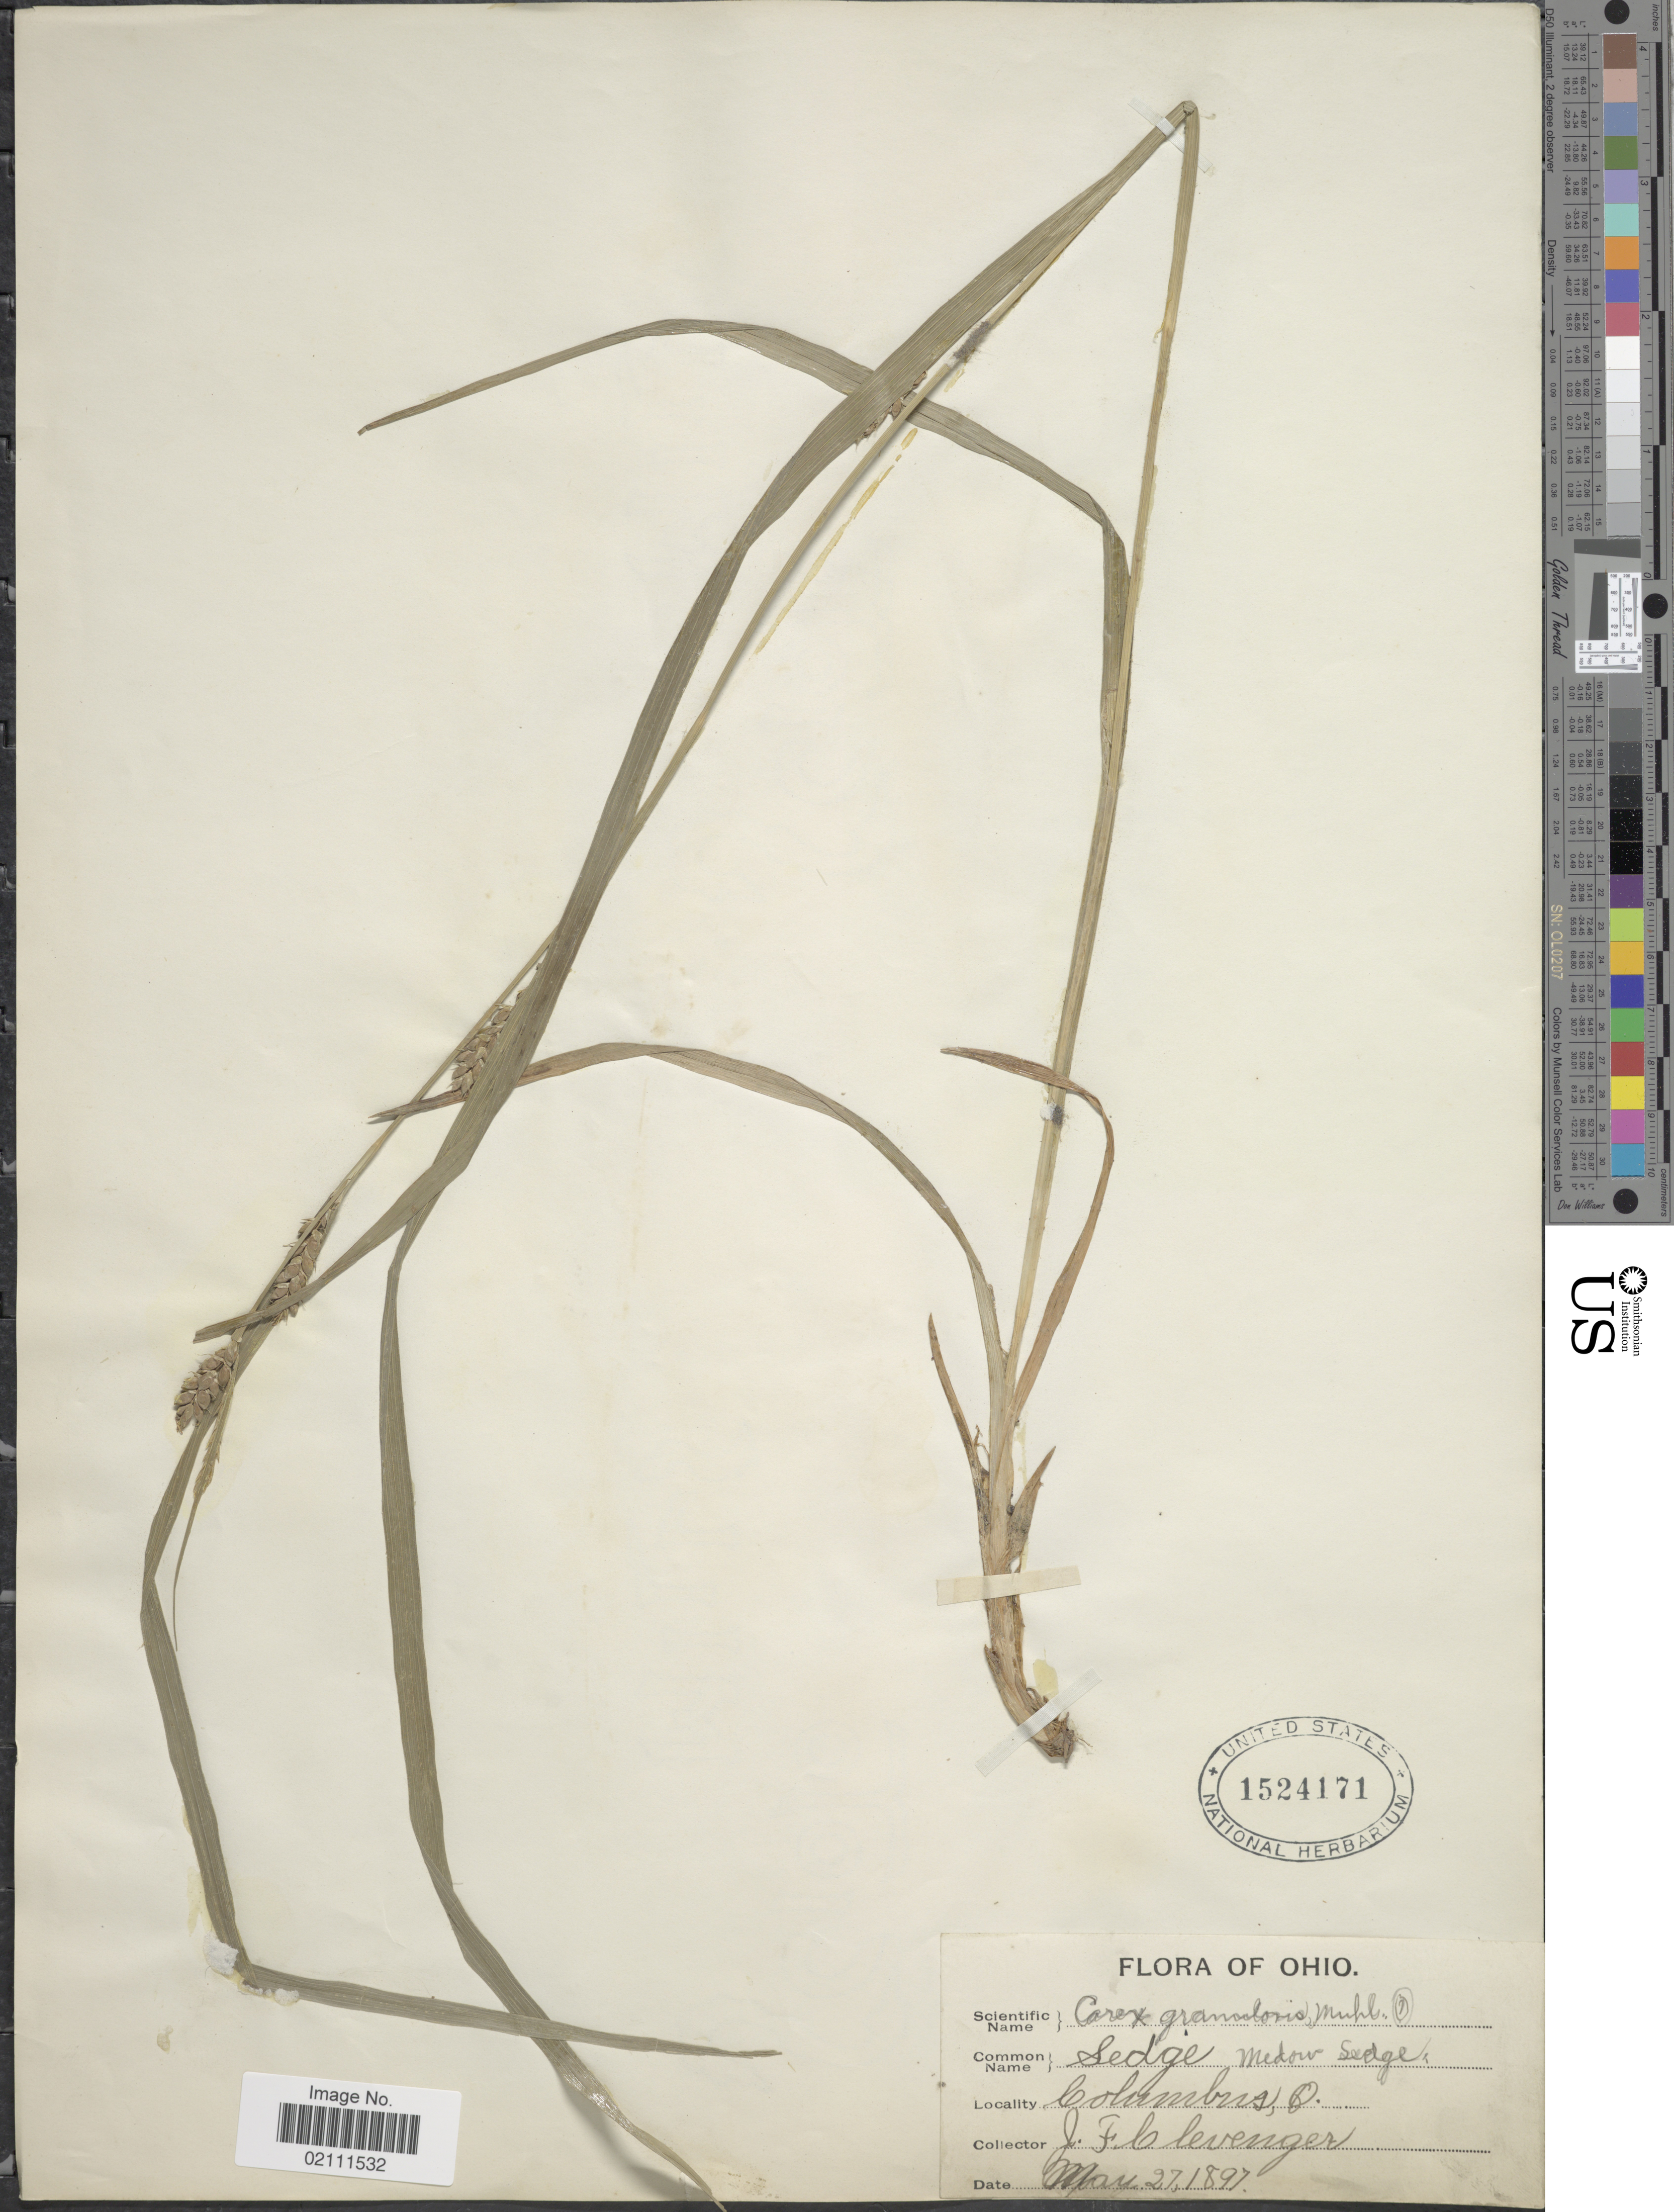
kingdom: Plantae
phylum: Tracheophyta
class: Liliopsida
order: Poales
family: Cyperaceae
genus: Carex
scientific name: Carex granularis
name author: Muhl. ex Willd.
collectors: J. F. Clevenger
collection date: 1897-05-27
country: United States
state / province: Ohio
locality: Sedge Medow sedge, Columbus.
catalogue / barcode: US 1524171